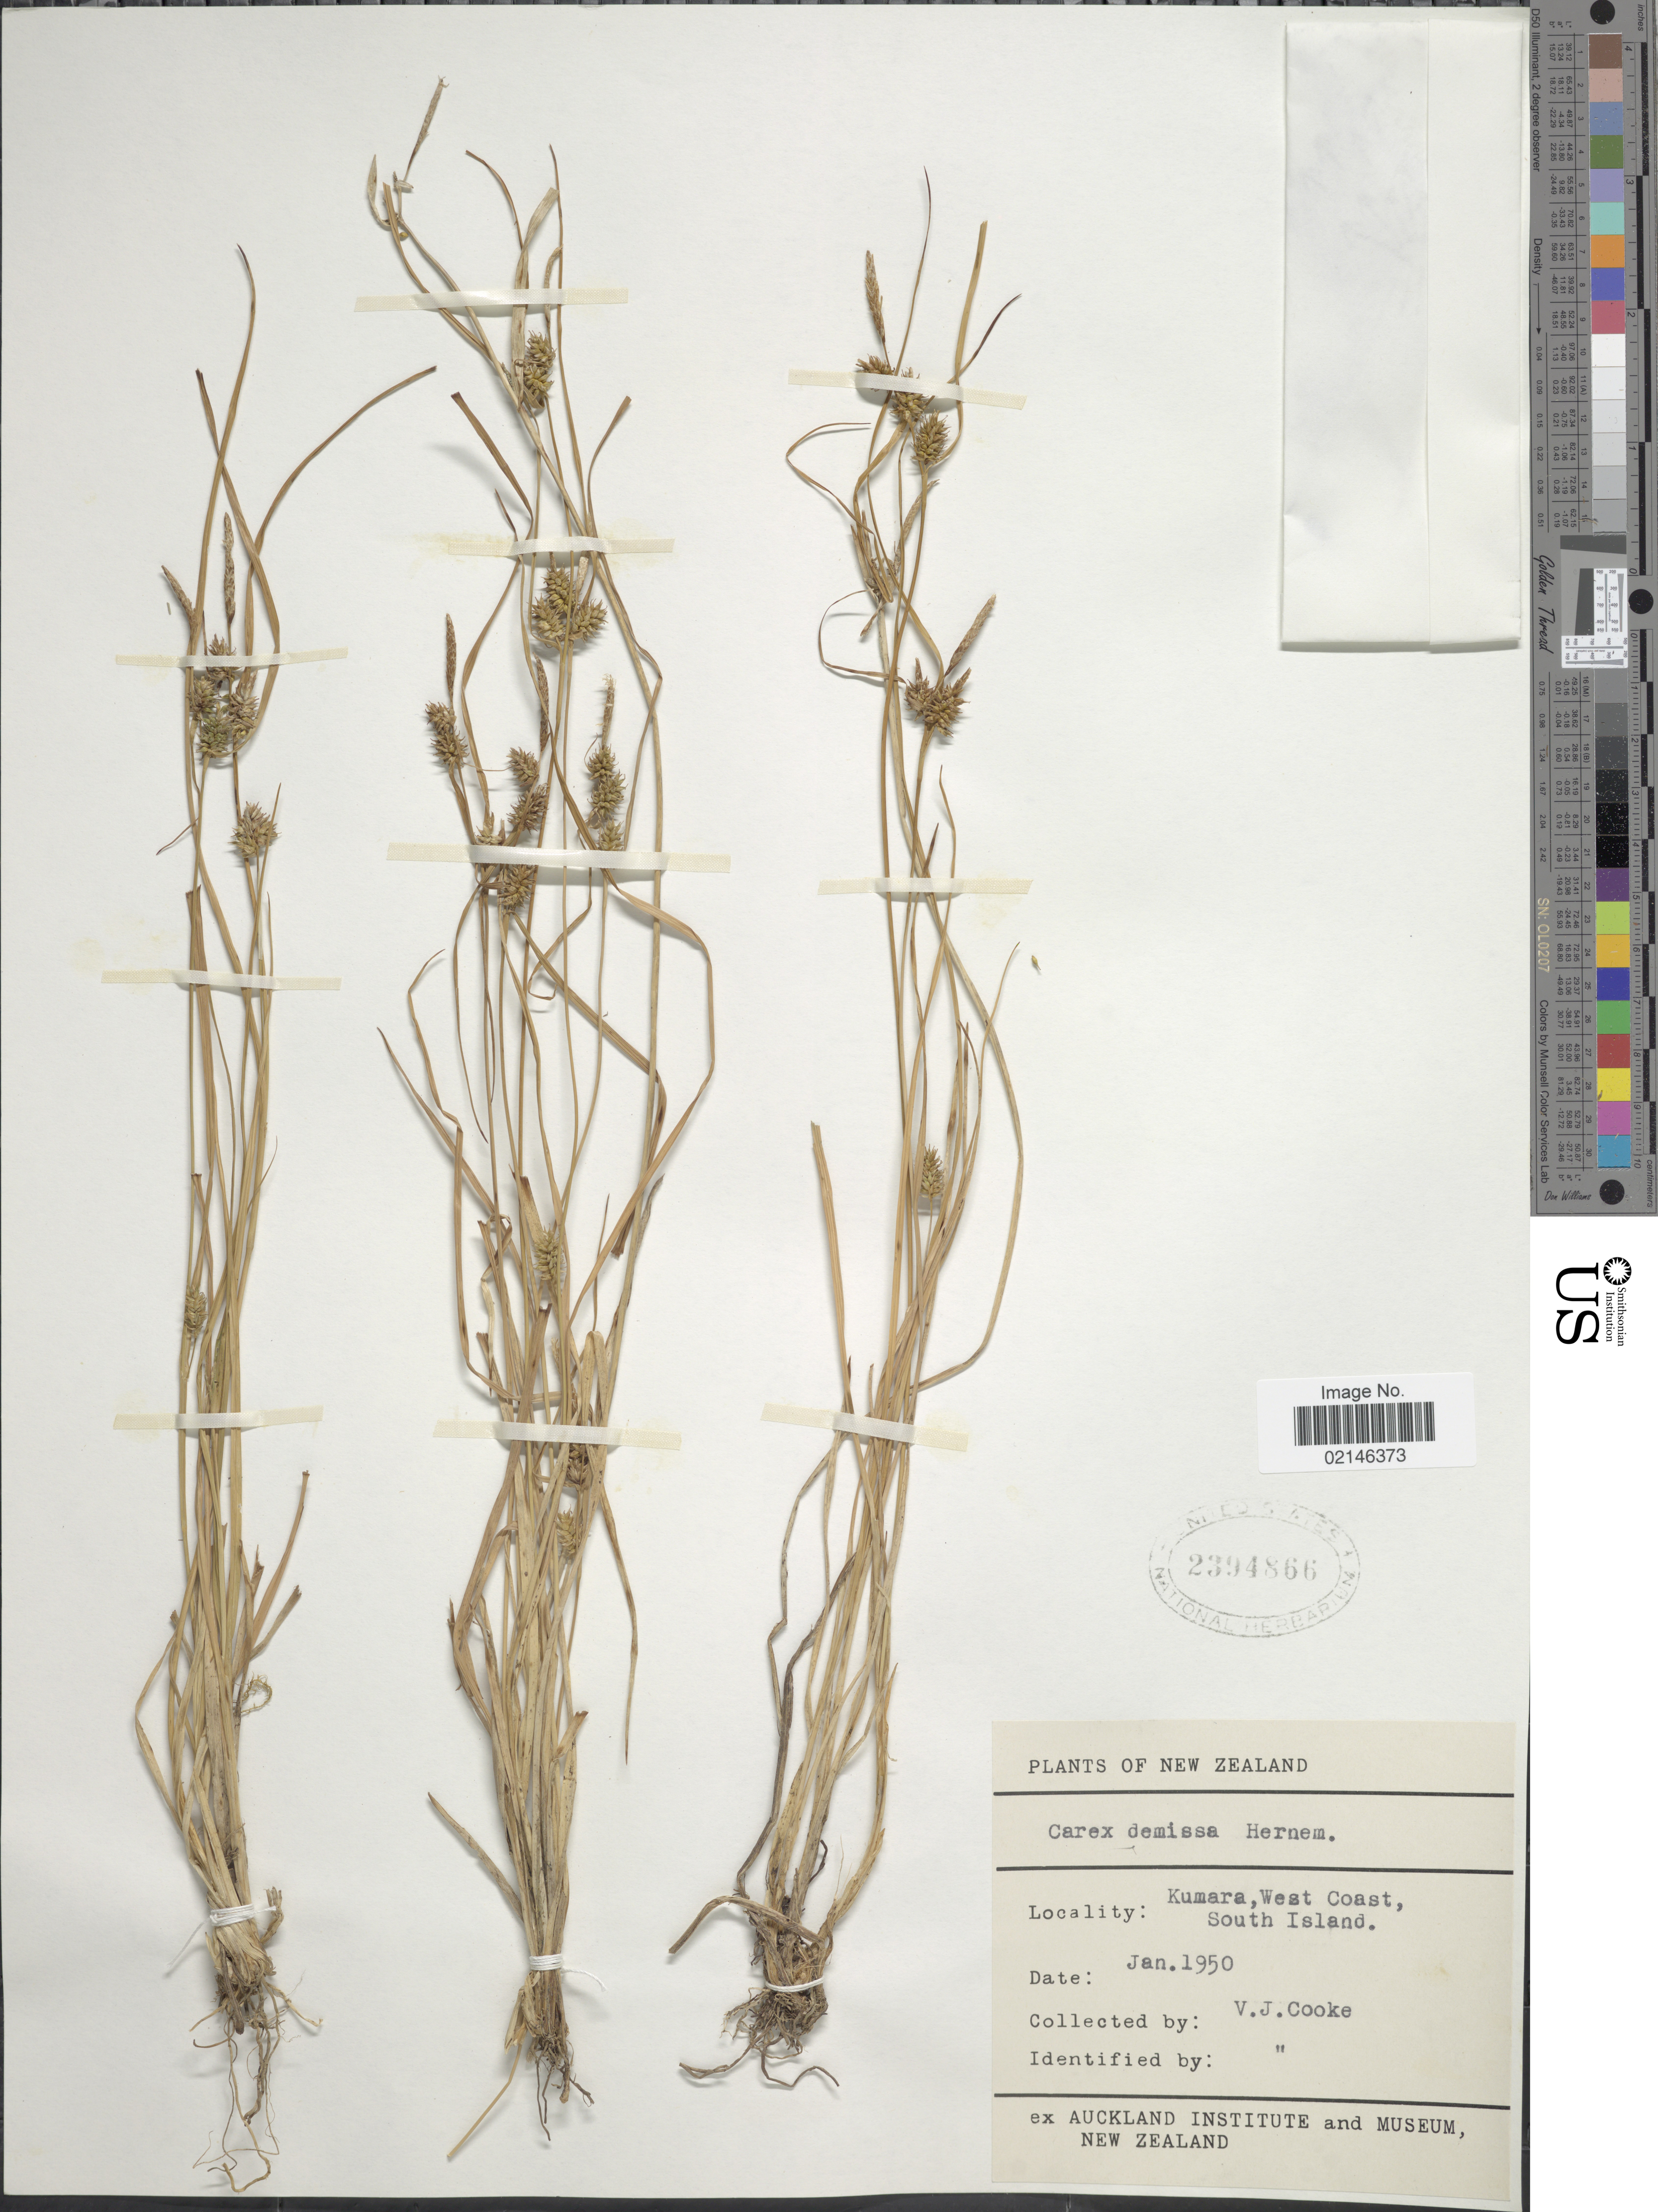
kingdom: Plantae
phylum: Tracheophyta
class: Liliopsida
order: Poales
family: Cyperaceae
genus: Carex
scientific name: Carex demissa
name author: Hornem.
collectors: V. Cooke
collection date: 1950-01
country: New Zealand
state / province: West Coast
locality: Kumara, West Coast, South Island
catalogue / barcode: US 2394866